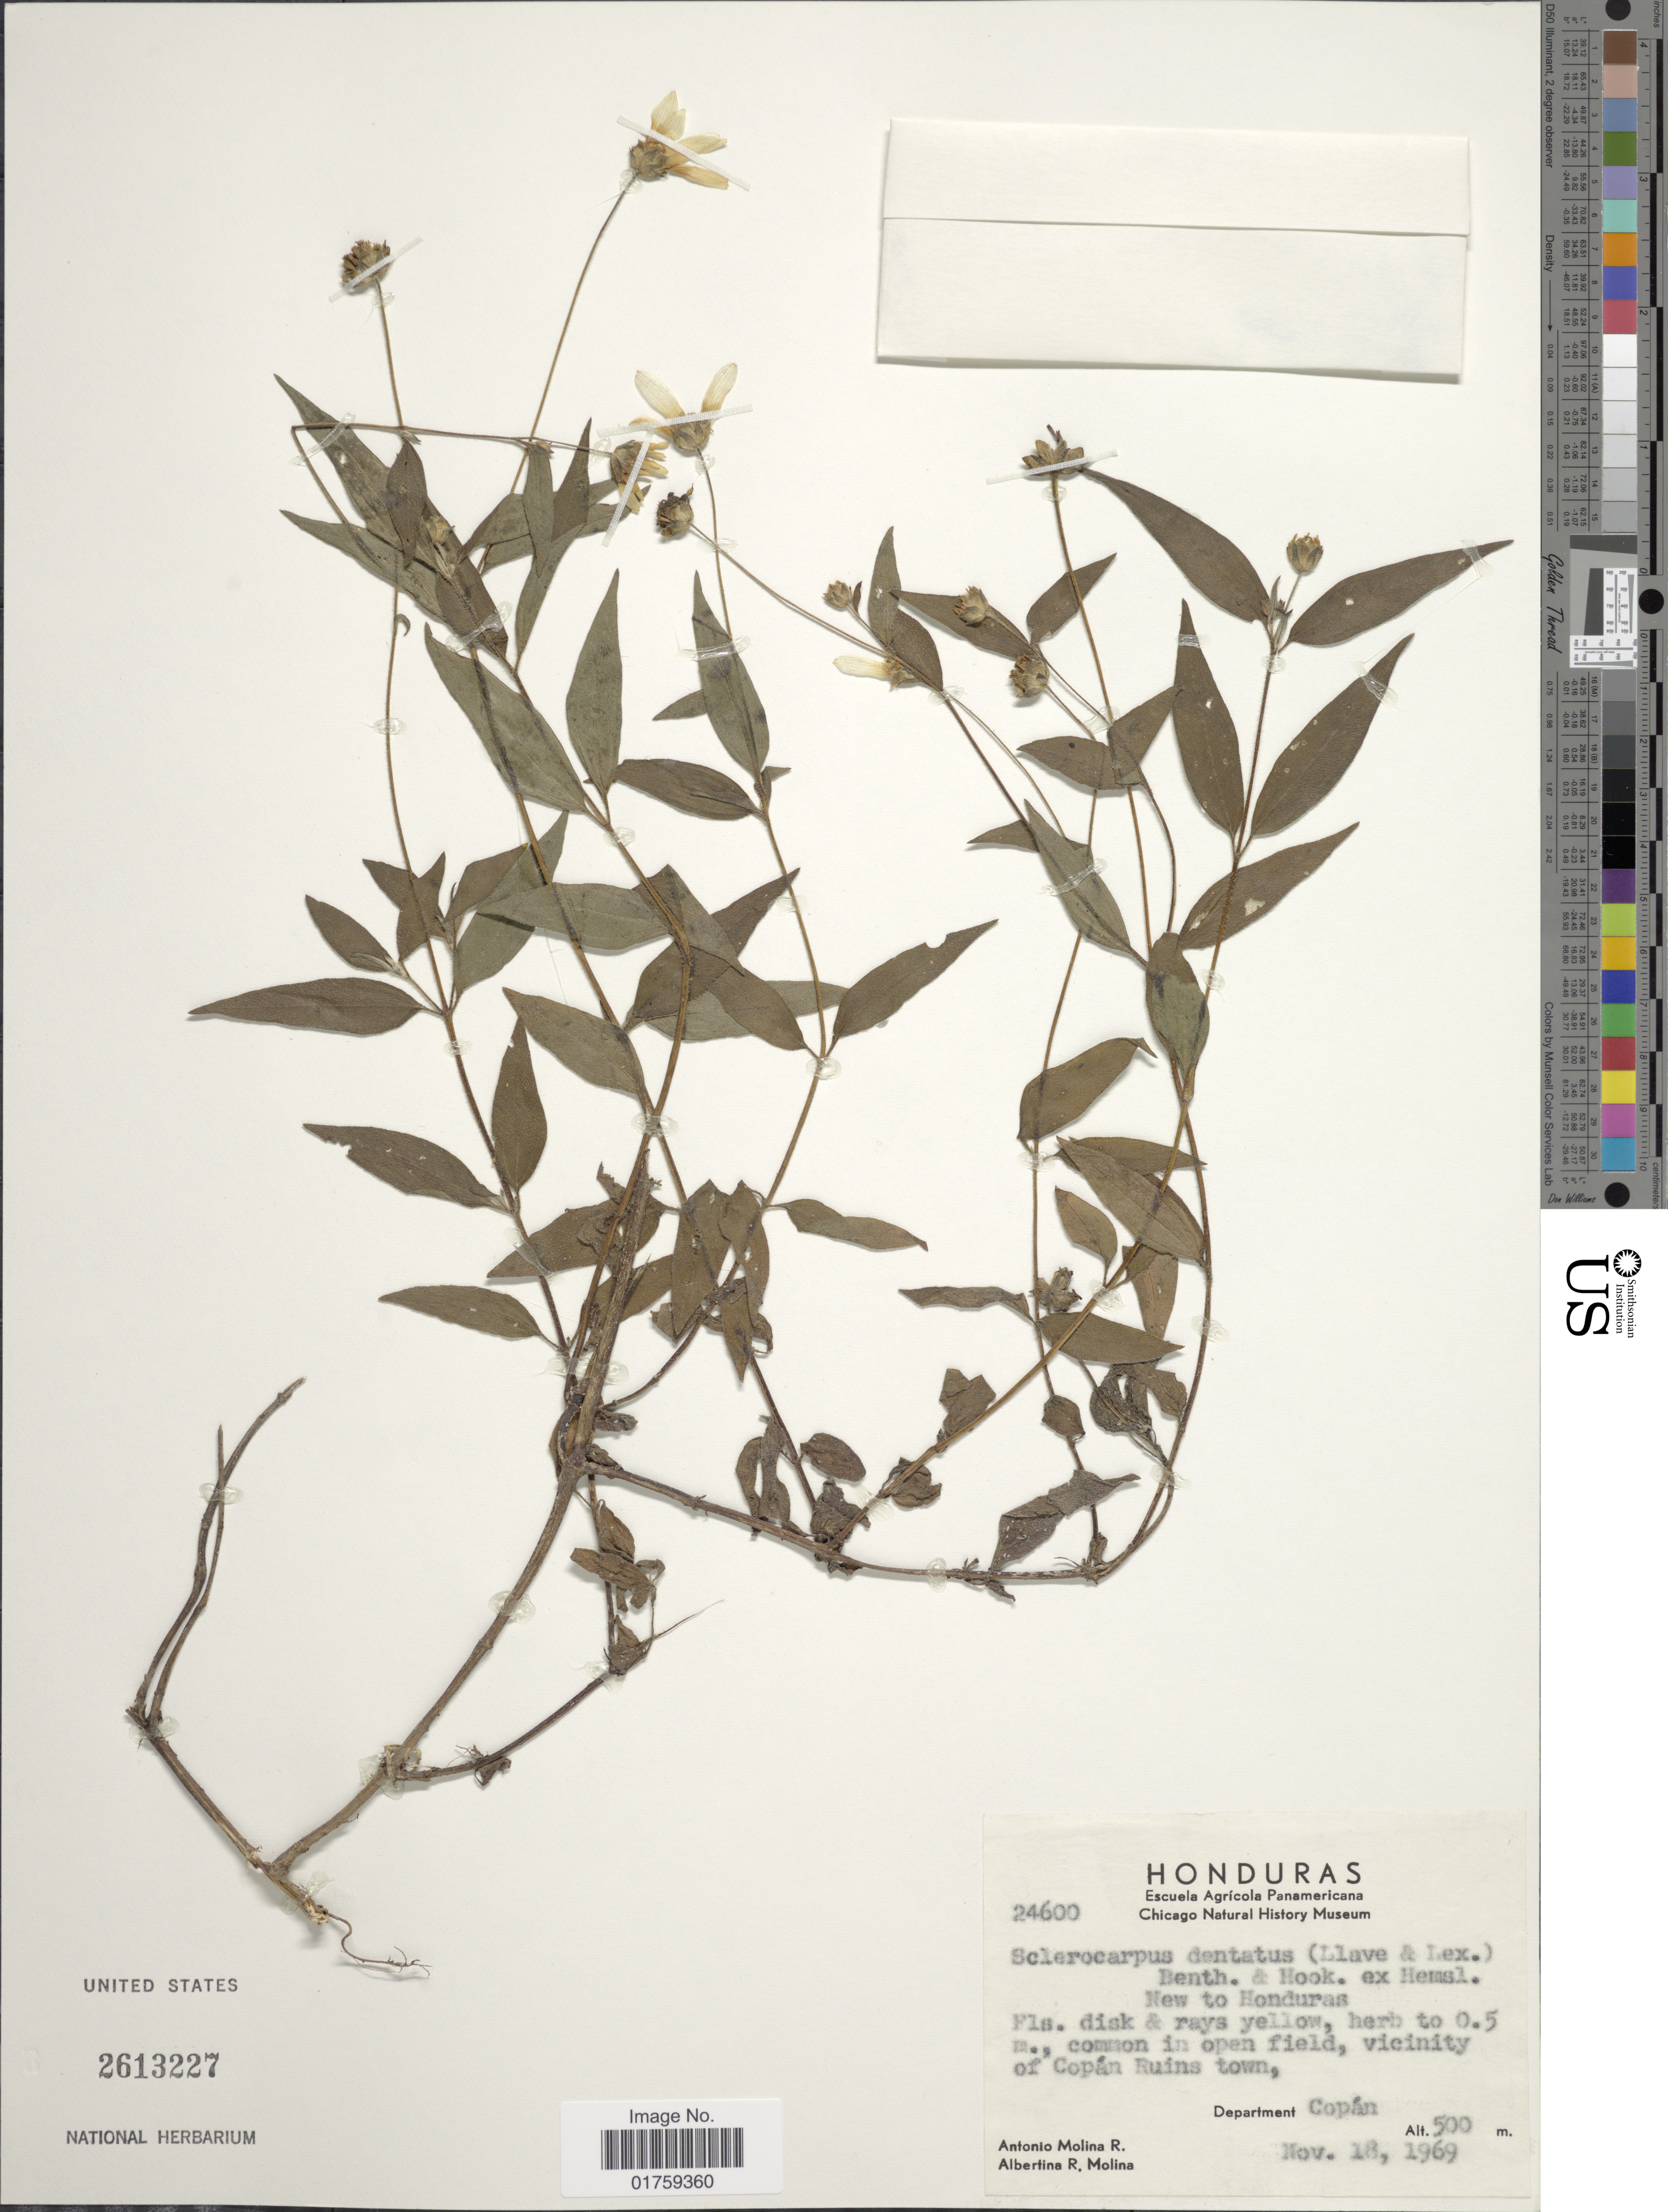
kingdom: Plantae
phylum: Tracheophyta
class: Magnoliopsida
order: Asterales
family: Asteraceae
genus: Sclerocarpus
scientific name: Sclerocarpus dentatus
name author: (La Llave) Benth. & Hook. f. ex Hemsl.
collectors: A. Molina R. & A. R. Molina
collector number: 24600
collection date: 1969-11-18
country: Honduras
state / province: Copán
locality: Common in open field, vicinity of Copan Ruins town, Department Copan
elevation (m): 500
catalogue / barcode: US 2613227